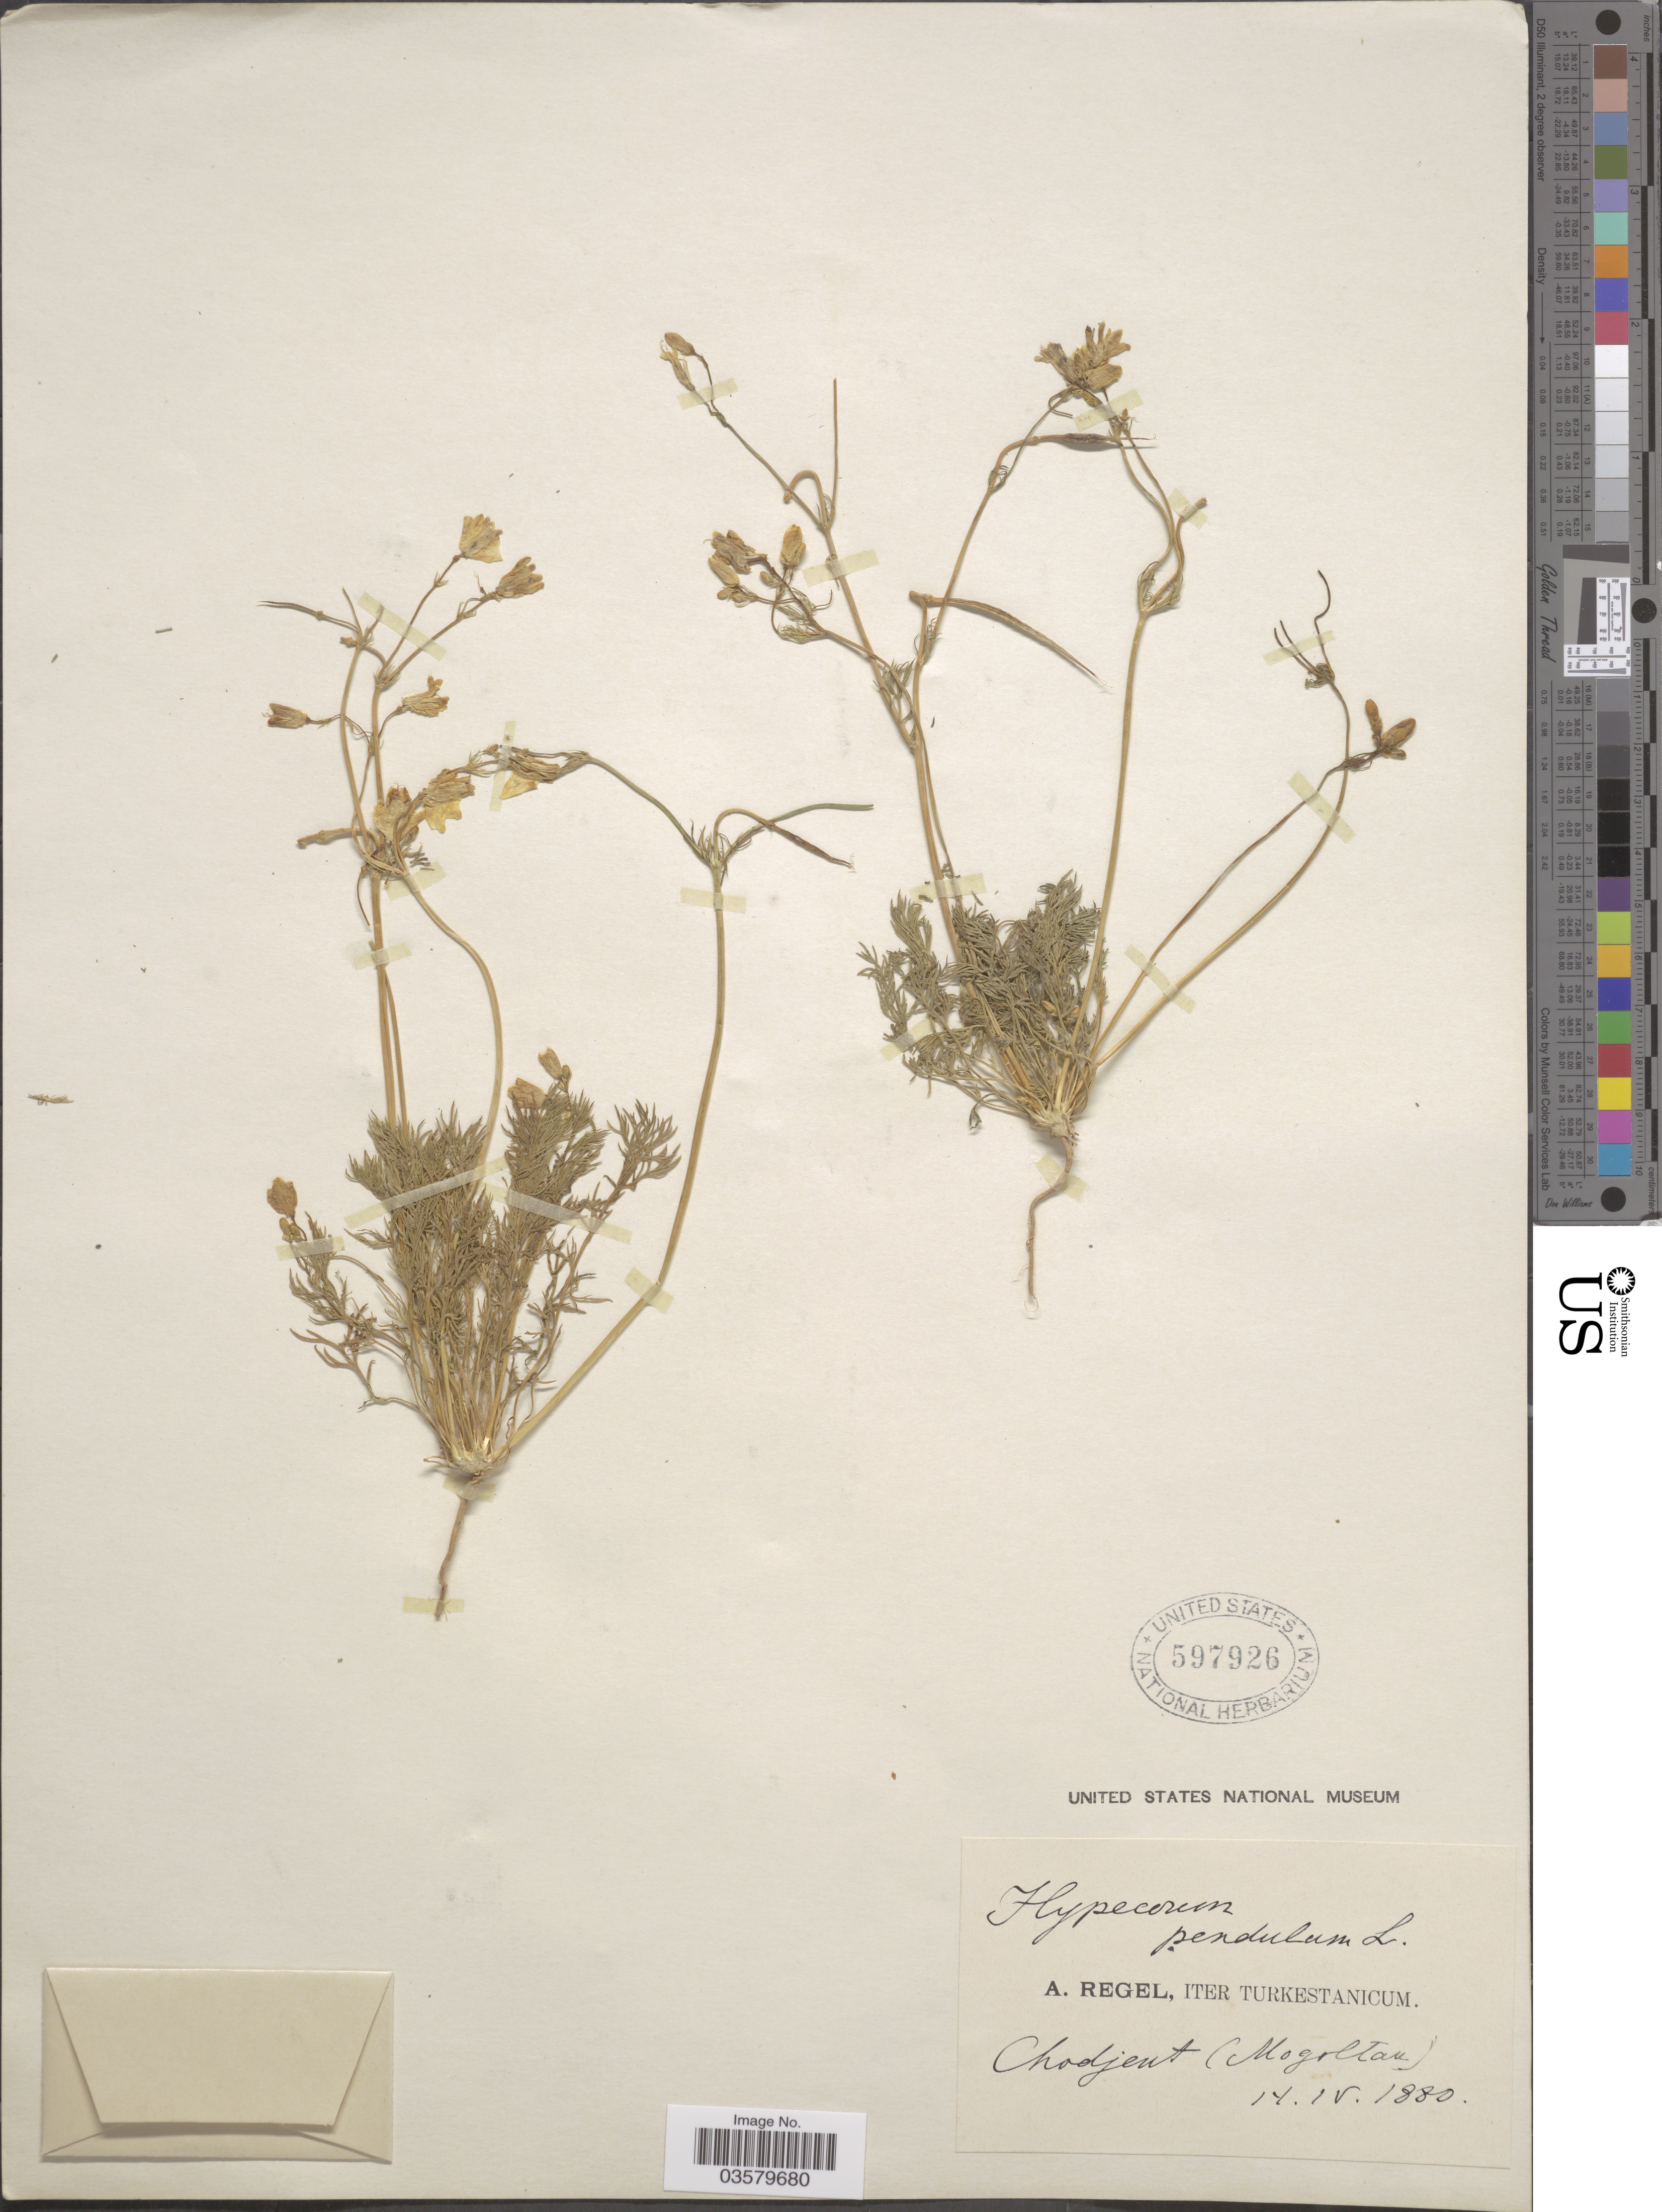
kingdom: Plantae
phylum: Tracheophyta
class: Magnoliopsida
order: Ranunculales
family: Papaveraceae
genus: Hypecoum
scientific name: Hypecoum pendulum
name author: L.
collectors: A. Regel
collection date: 1880-04-14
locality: Iter Turkestanicum. Chodjent (Mogoltau). [interpreted]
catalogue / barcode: US 597926